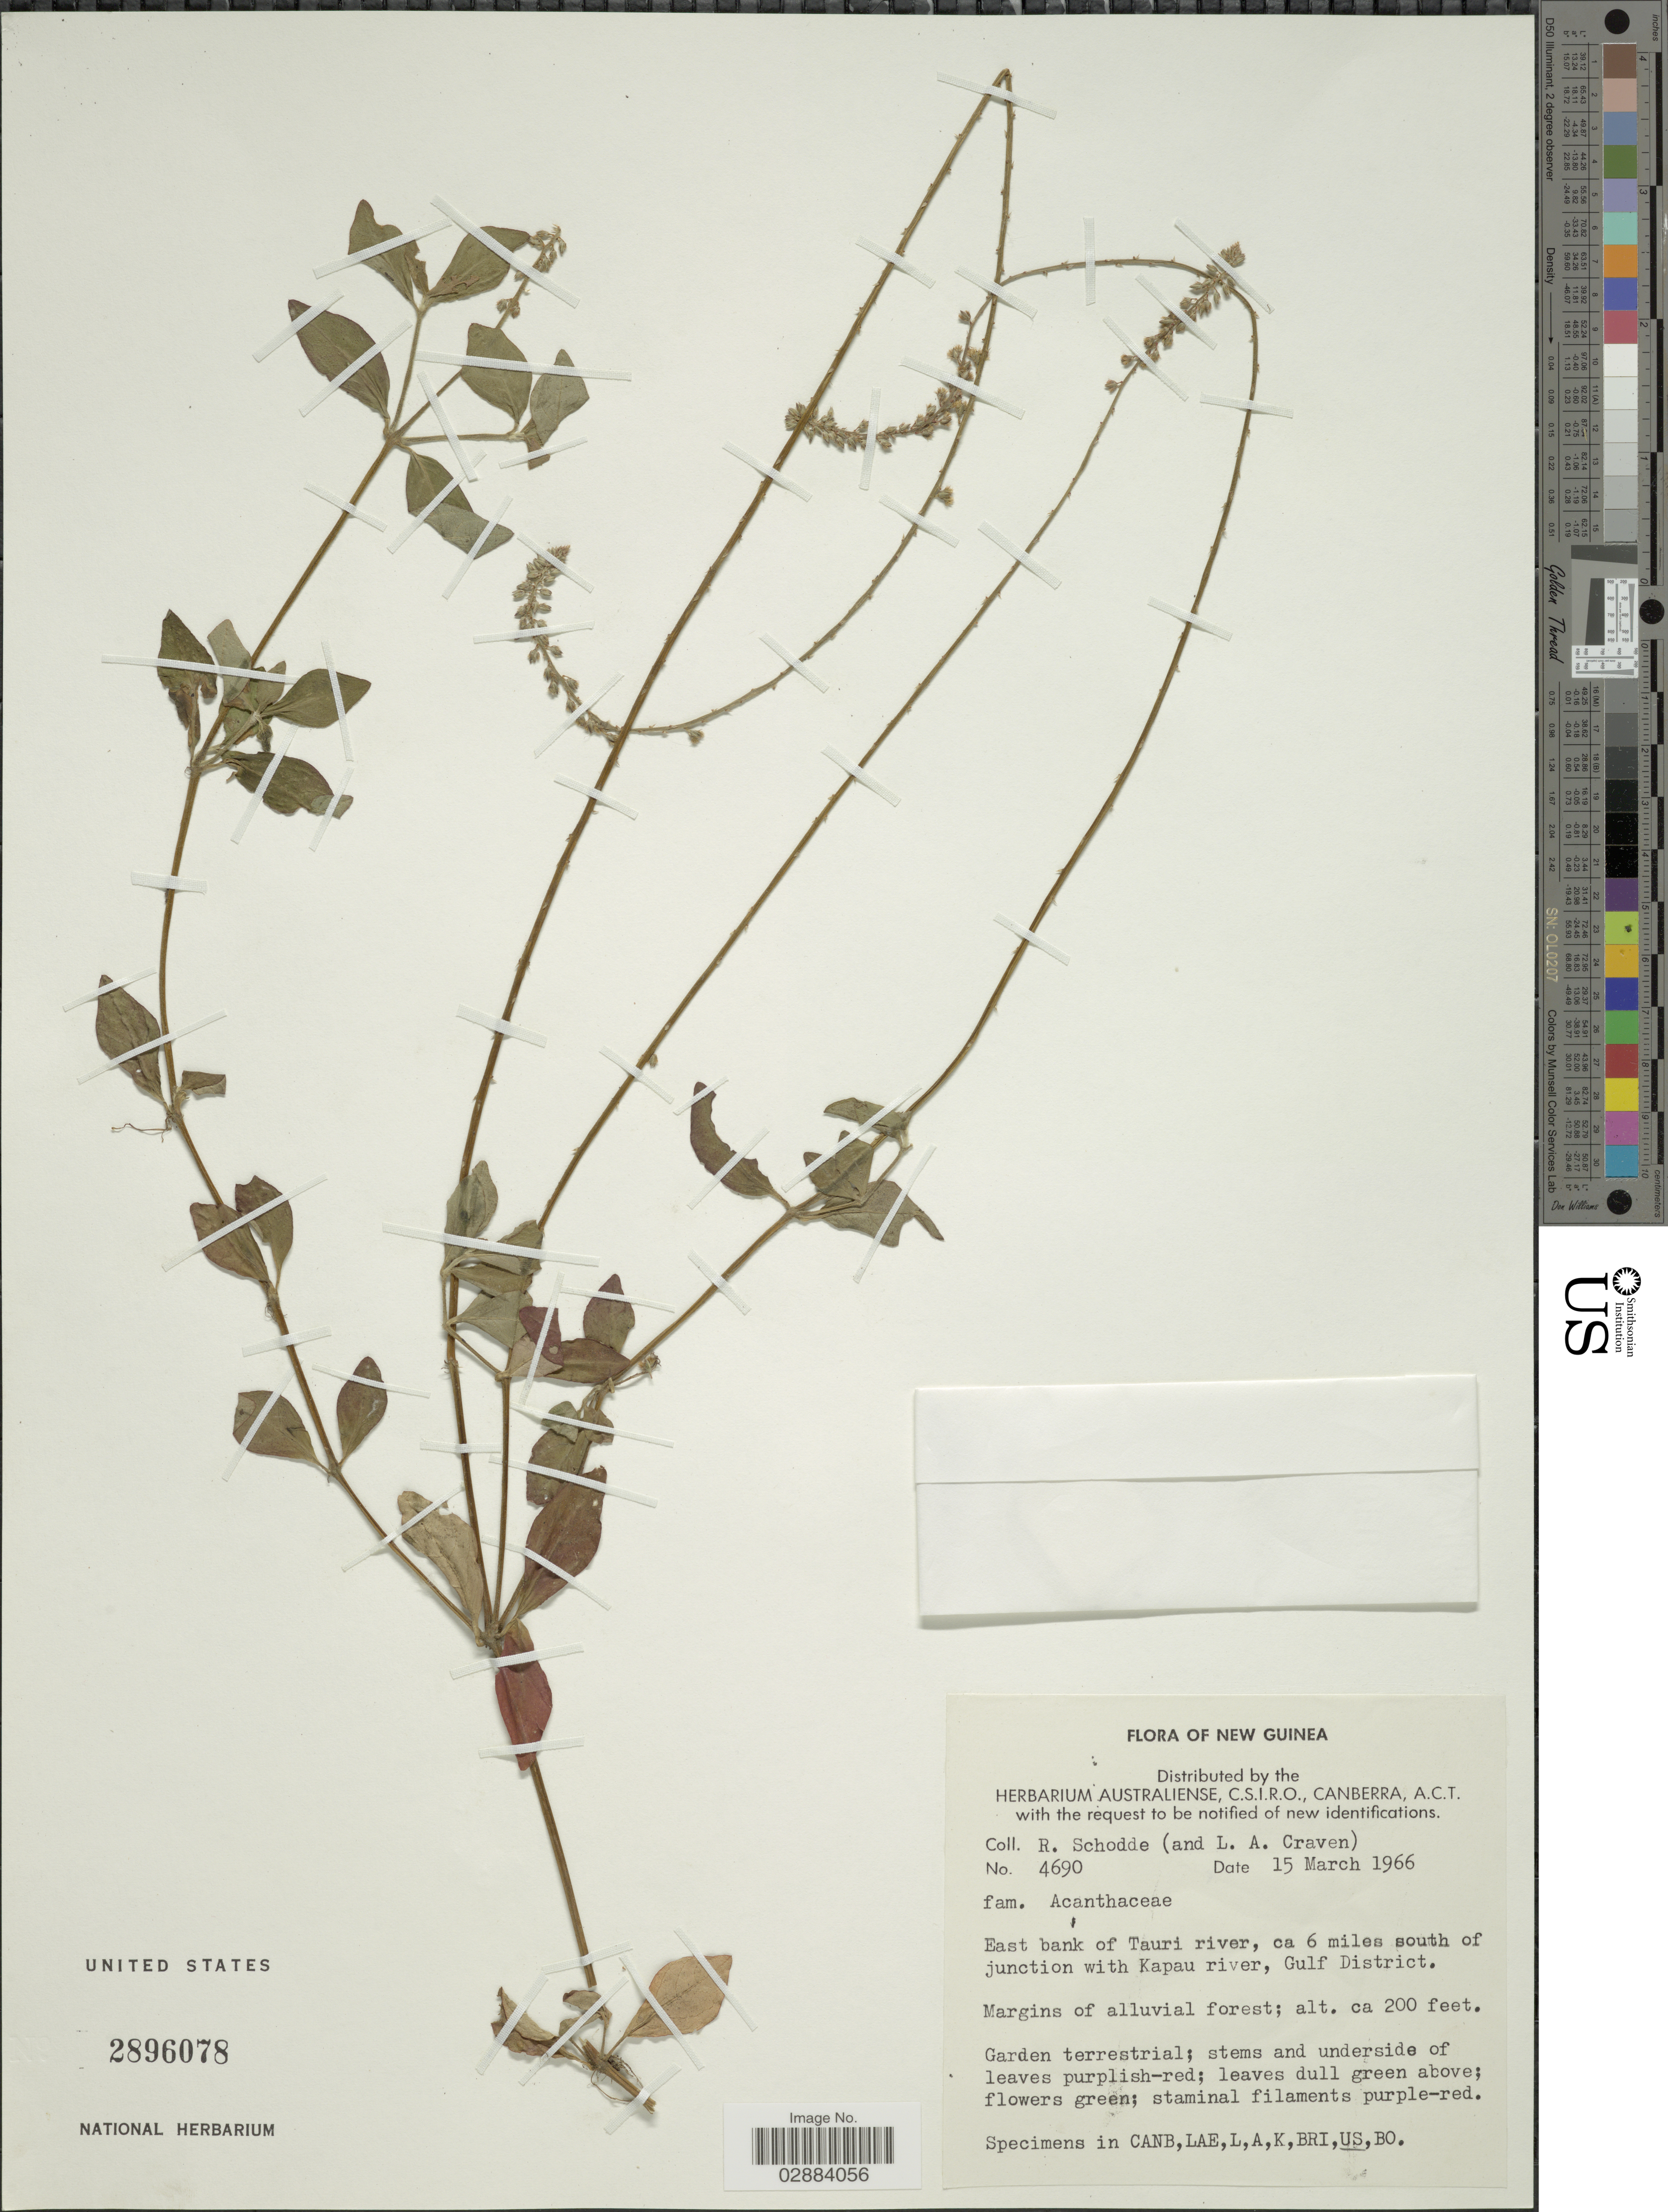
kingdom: Plantae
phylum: Tracheophyta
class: Magnoliopsida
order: Lamiales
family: Acanthaceae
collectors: R. Schodde & L. A. Craven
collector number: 4690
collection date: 1966-03-15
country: Papua New Guinea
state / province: Gulf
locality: New Guinea. East bank of Tauri river, ca 6 miles south of junction with Kapau river, Gulf District.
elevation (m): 61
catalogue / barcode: US 2896078